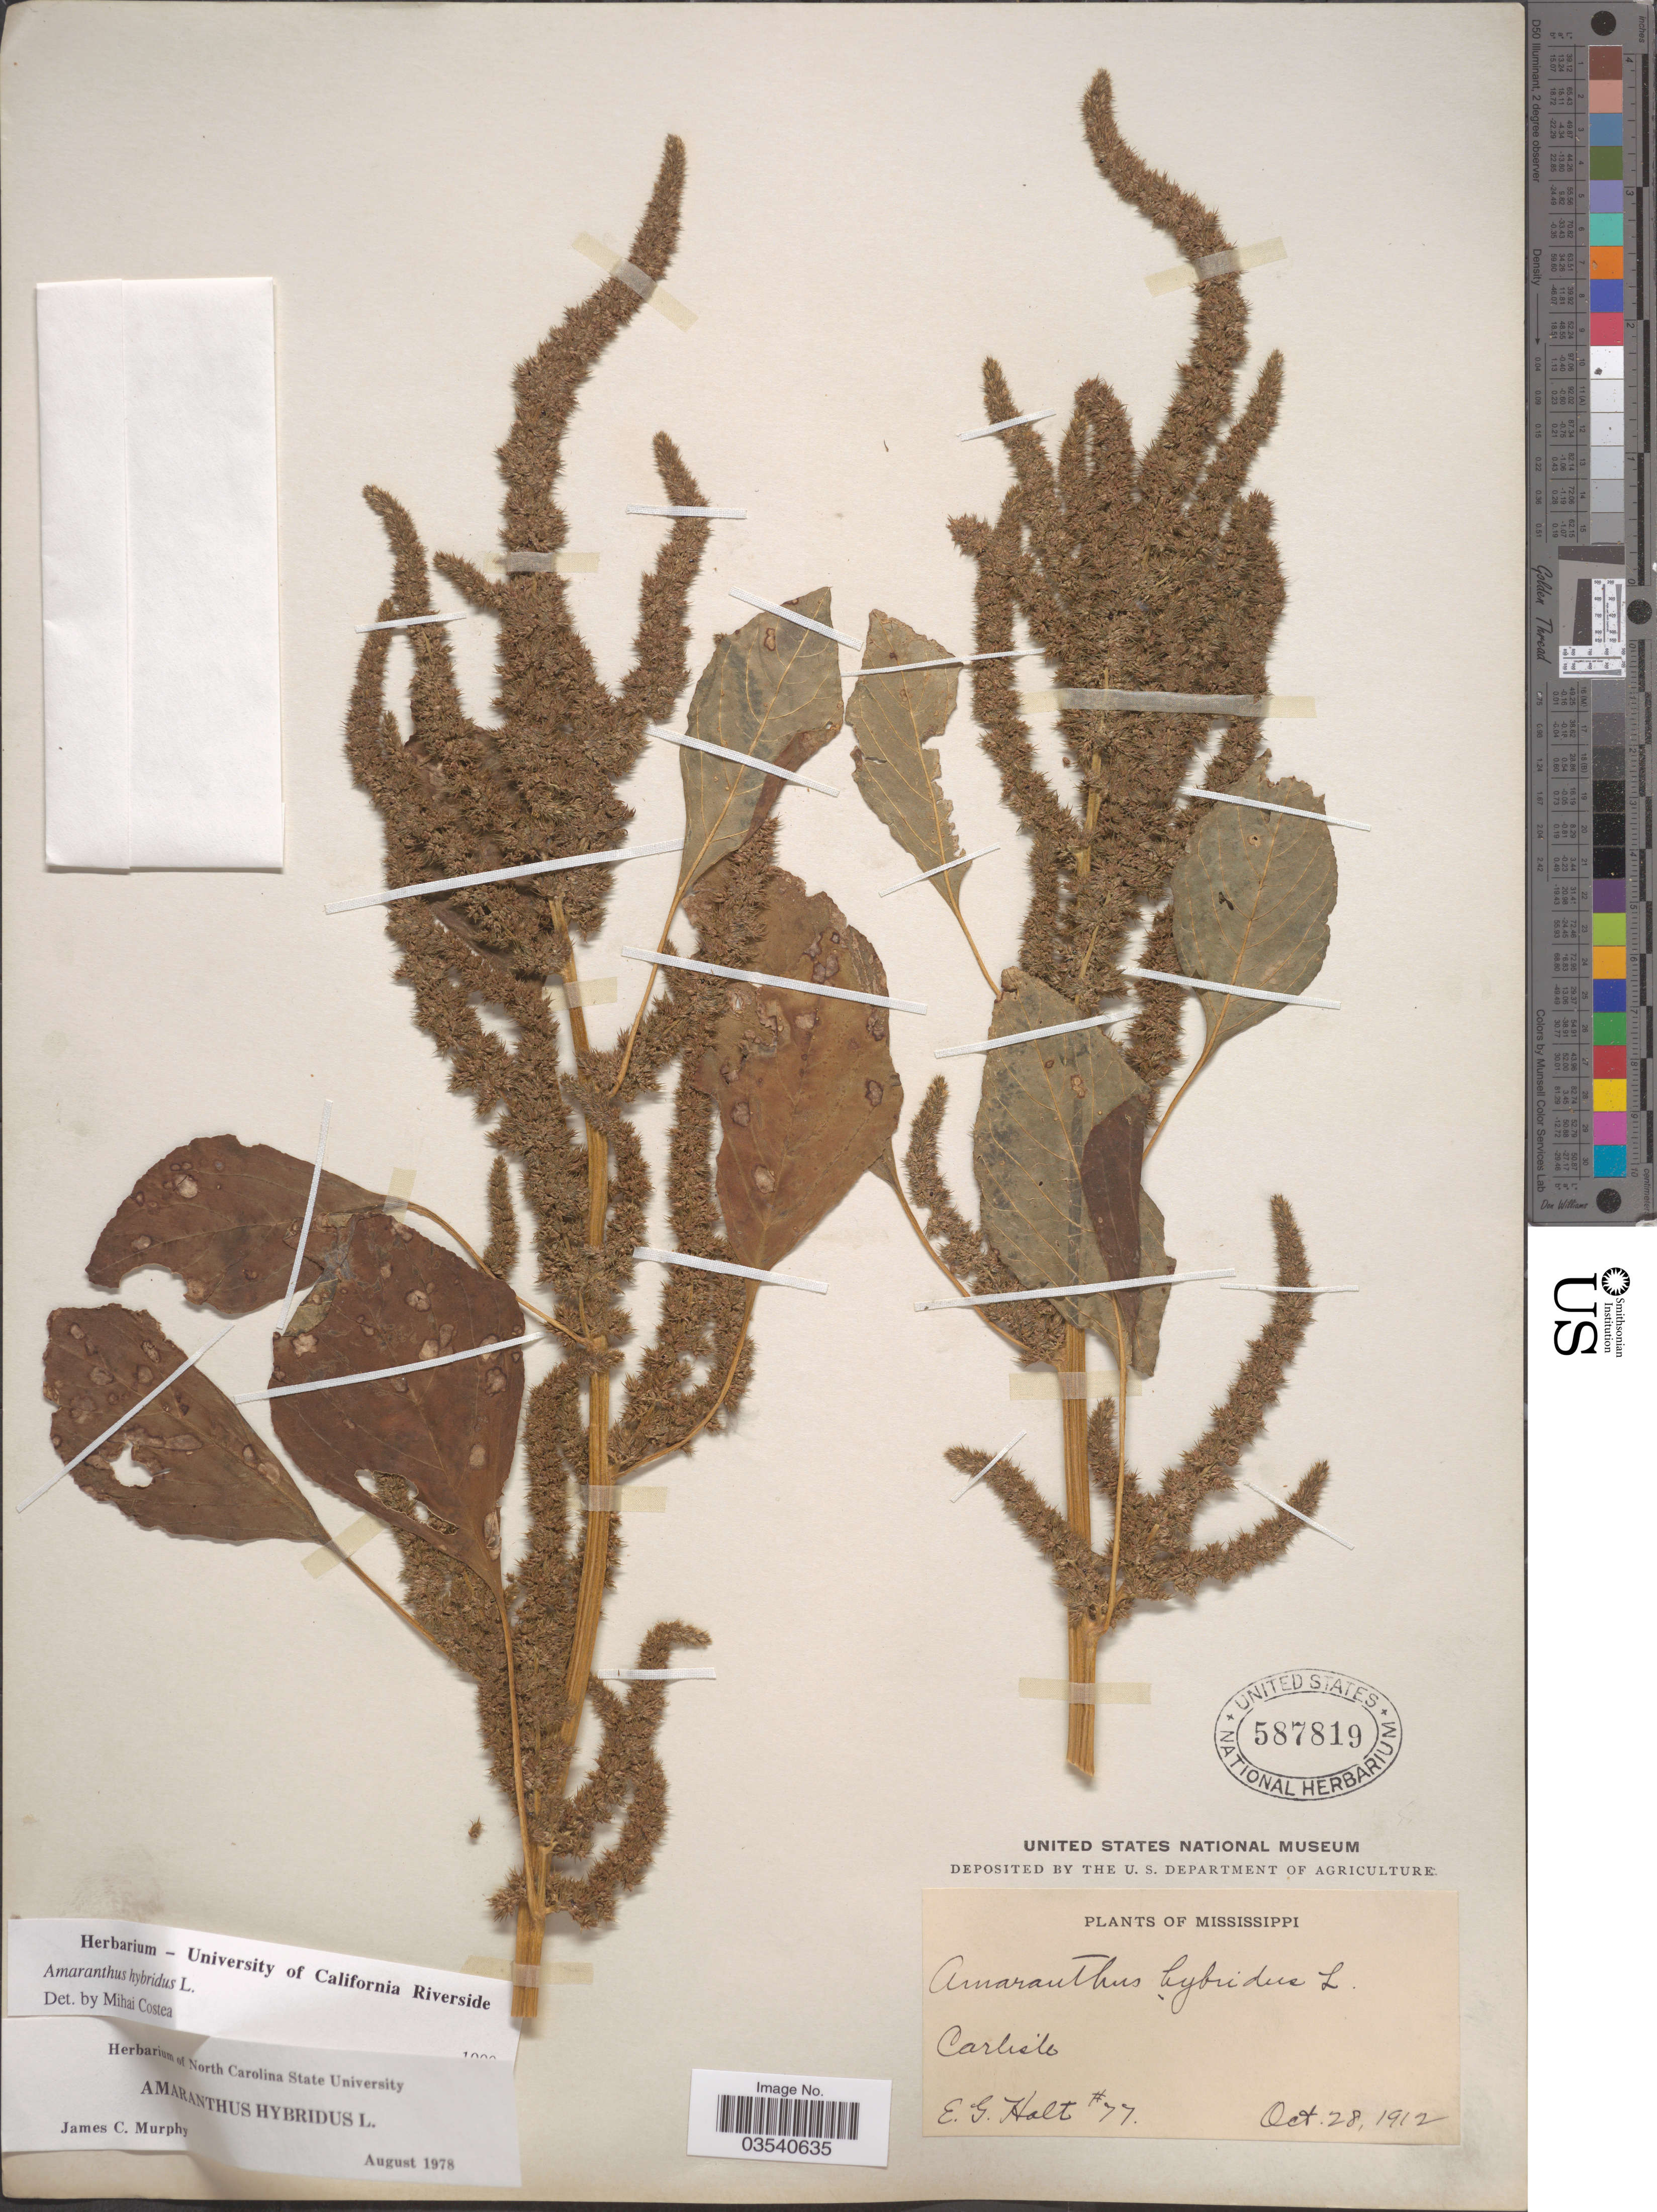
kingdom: Plantae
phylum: Tracheophyta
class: Magnoliopsida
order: Caryophyllales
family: Amaranthaceae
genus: Amaranthus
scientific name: Amaranthus hybridus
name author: L.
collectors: E. G. Holt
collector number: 77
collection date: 1912-10-28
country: United States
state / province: Mississippi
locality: Carlisle.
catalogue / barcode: US 587819